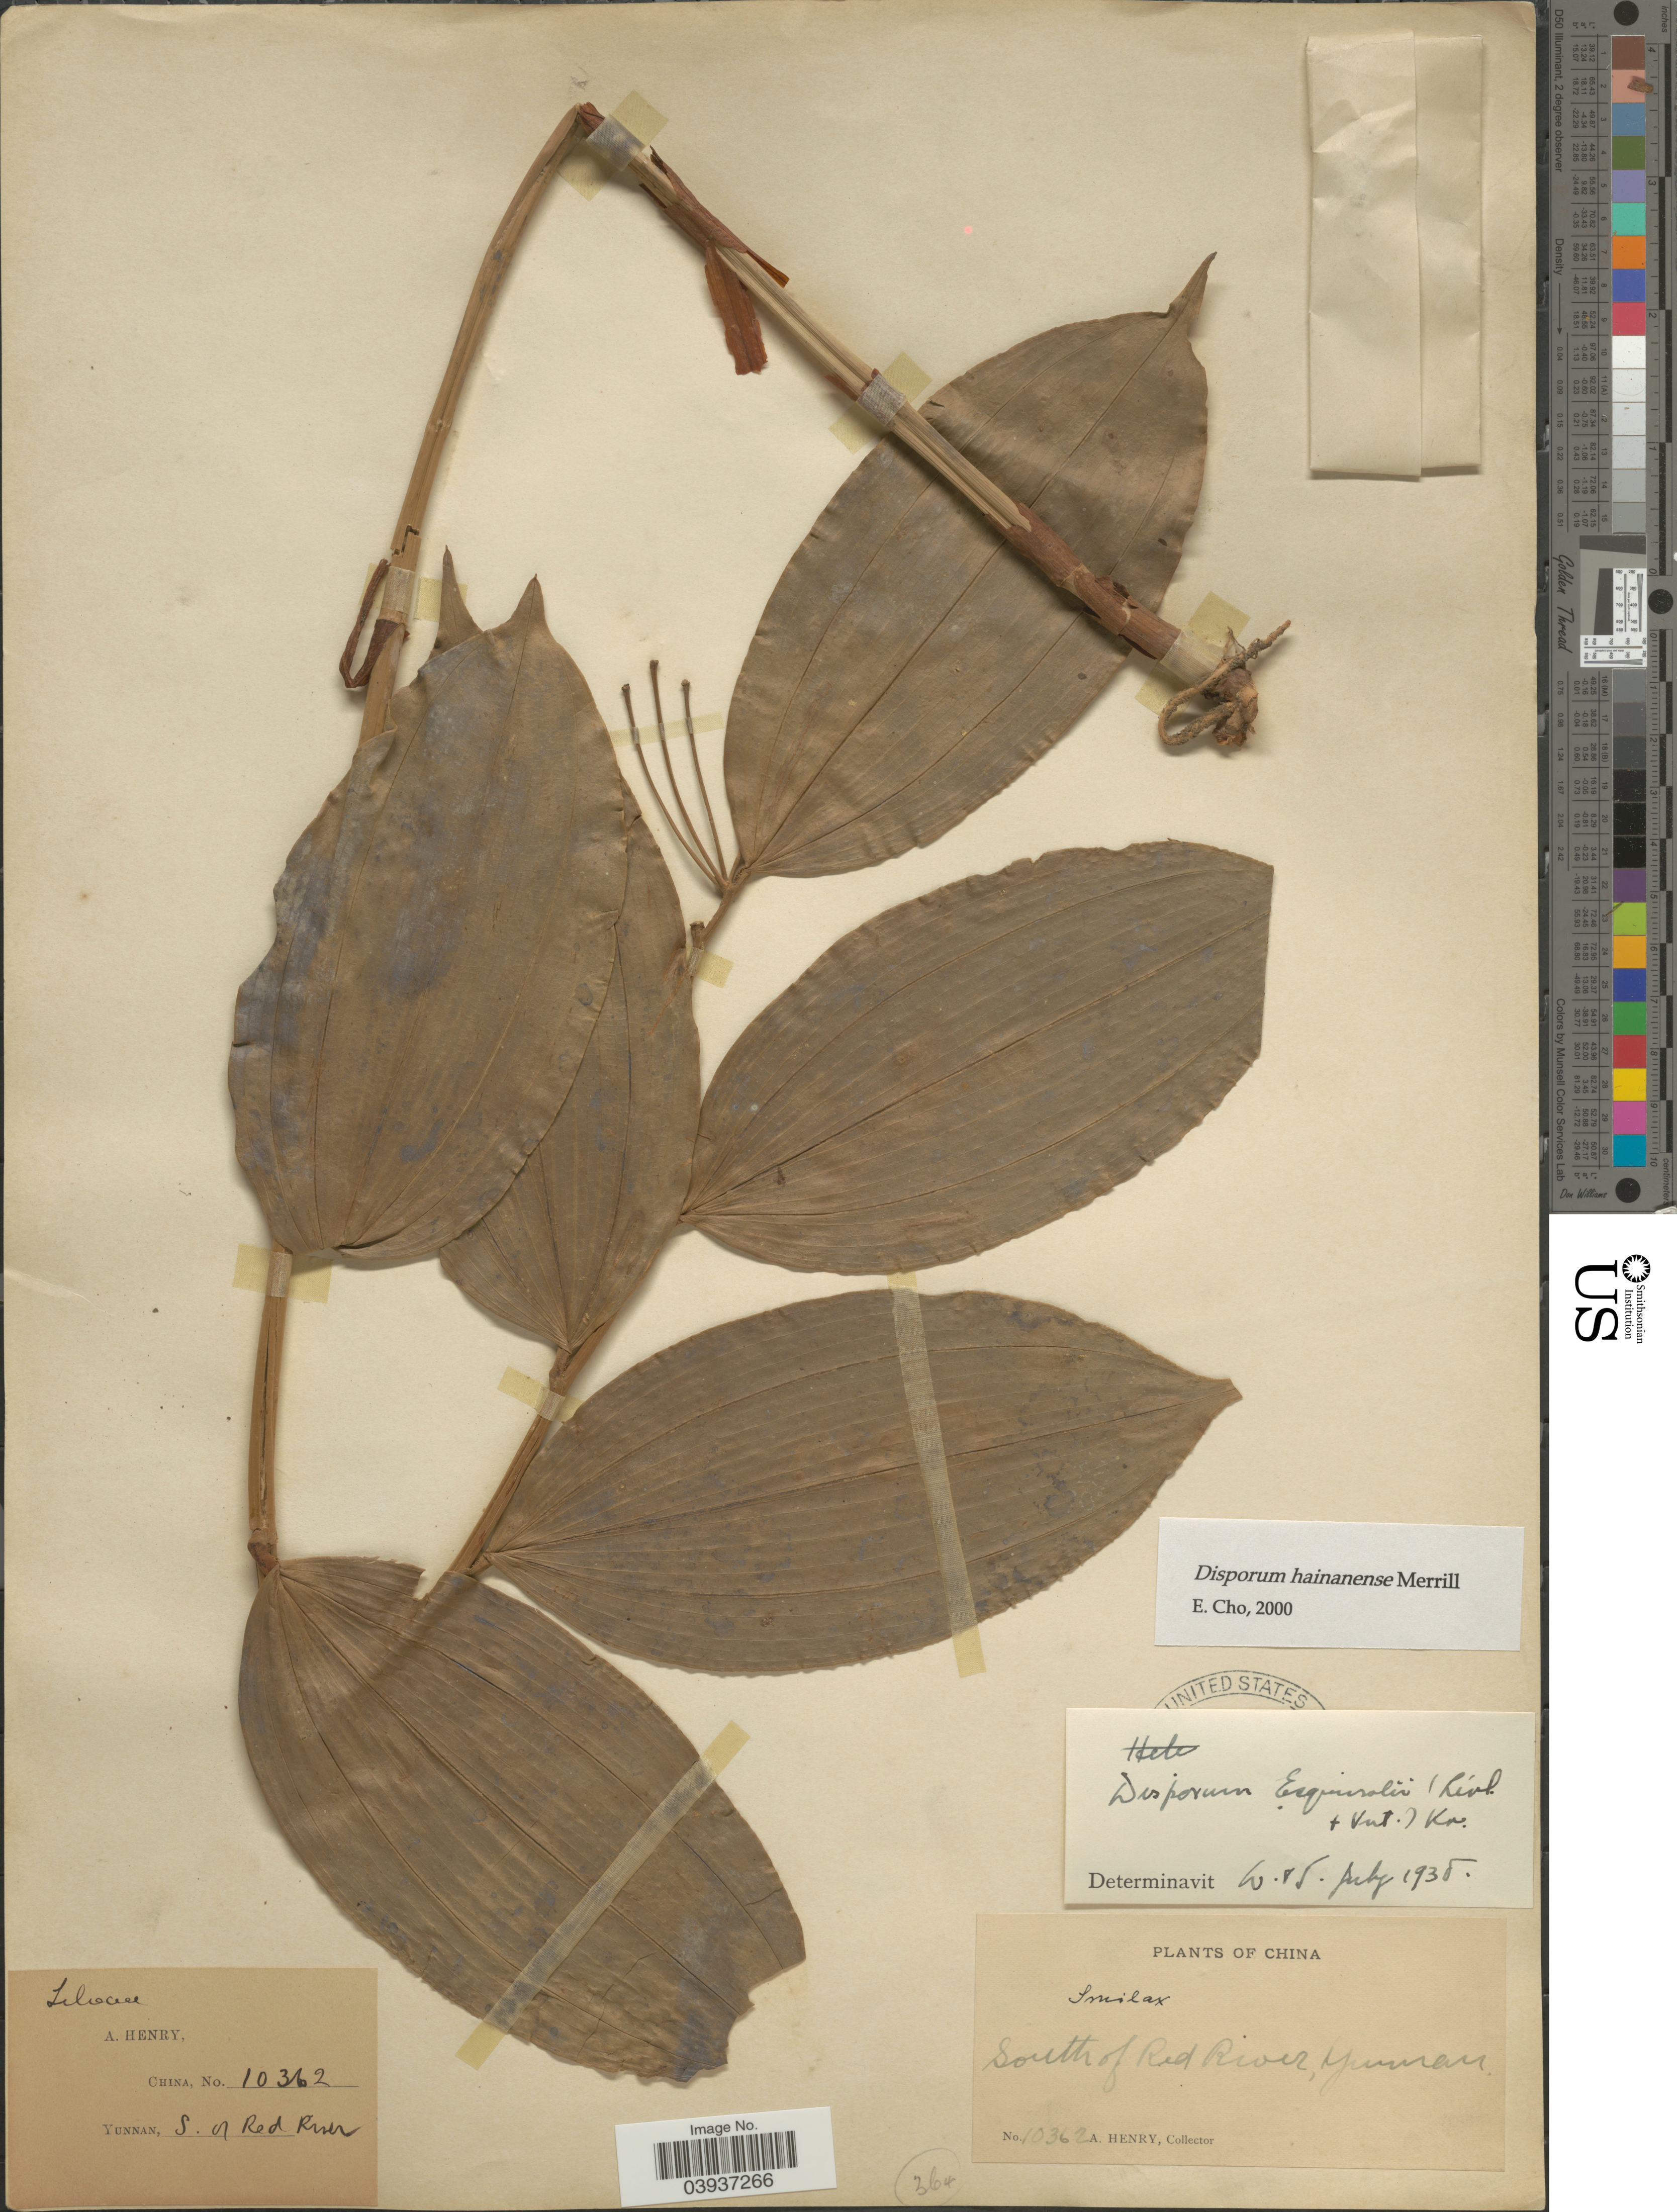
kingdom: Plantae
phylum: Tracheophyta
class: Liliopsida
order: Liliales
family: Colchicaceae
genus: Disporum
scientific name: Disporum hainanense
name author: Merr.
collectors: A. Henry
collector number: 10362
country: China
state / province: Yunnan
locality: South of Red River.